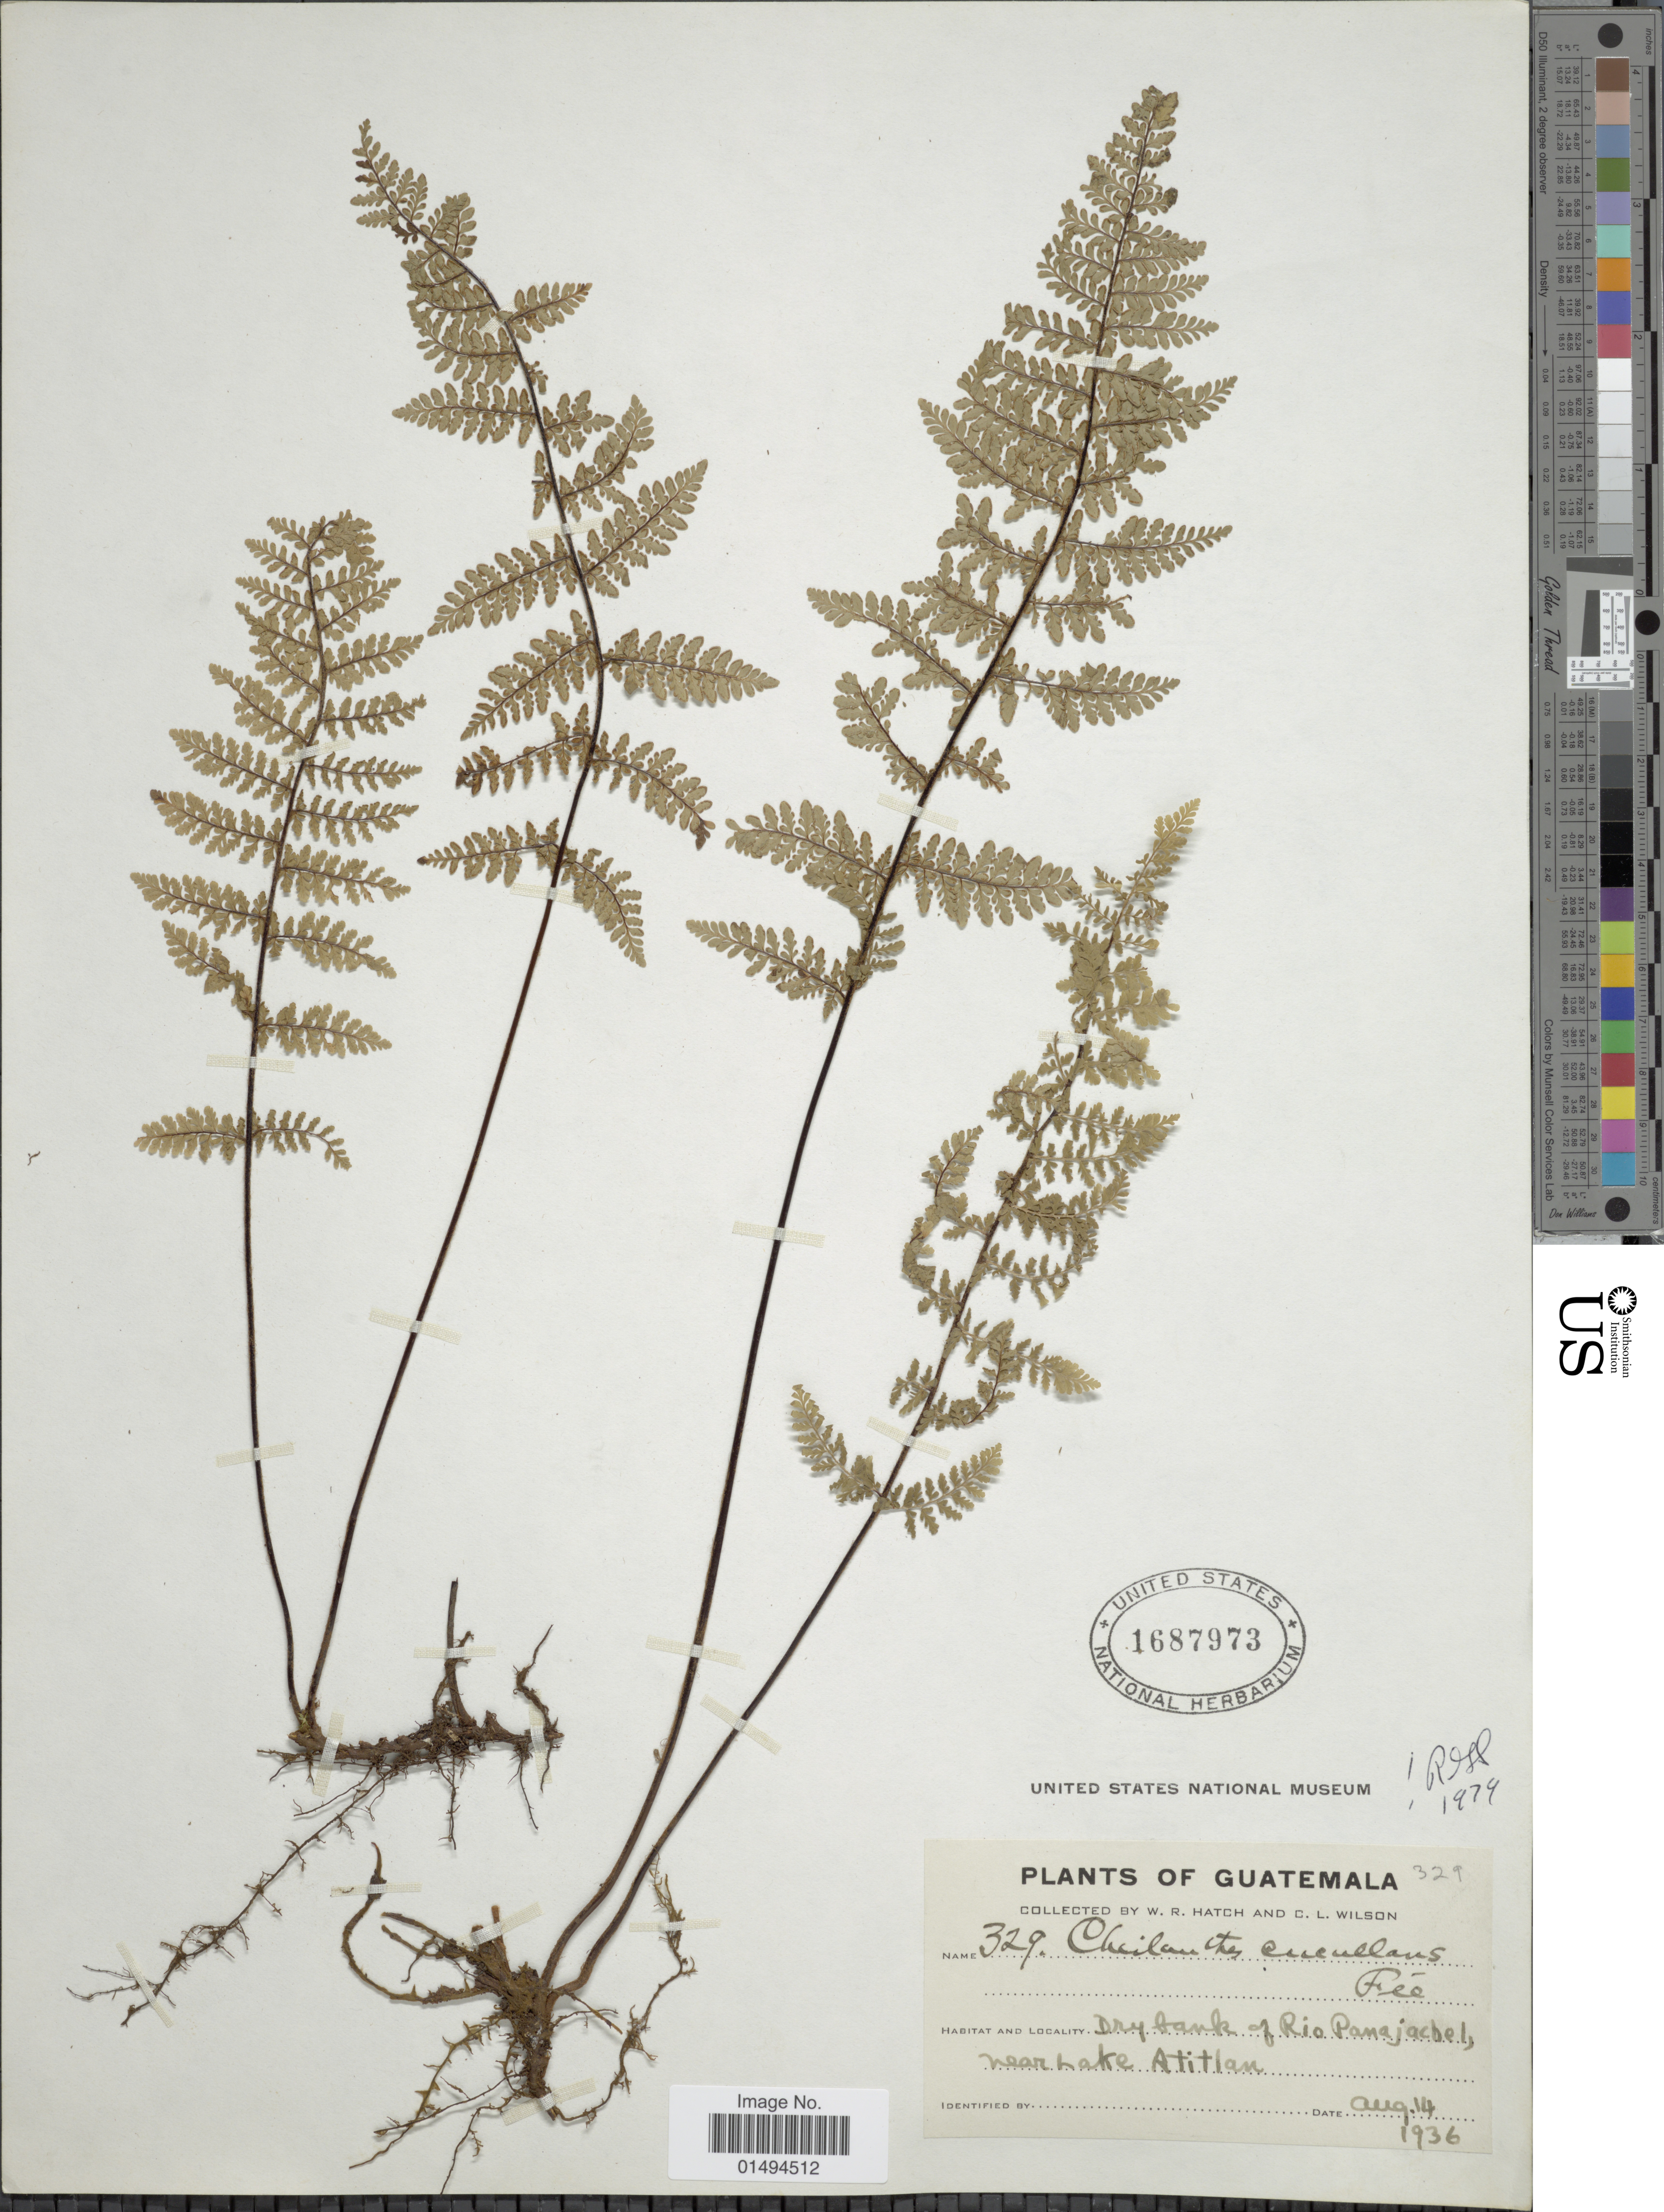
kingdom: Plantae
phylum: Tracheophyta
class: Polypodiopsida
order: Polypodiales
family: Pteridaceae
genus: Myriopteris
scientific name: Myriopteris cucullans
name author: (Fée) Grusz & Windham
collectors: W. Hatch & C. L. Wilson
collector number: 329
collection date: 1936-08-14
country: Guatemala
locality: Dry bank of Rio Panajachel, near lake atitlan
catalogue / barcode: US 1687973